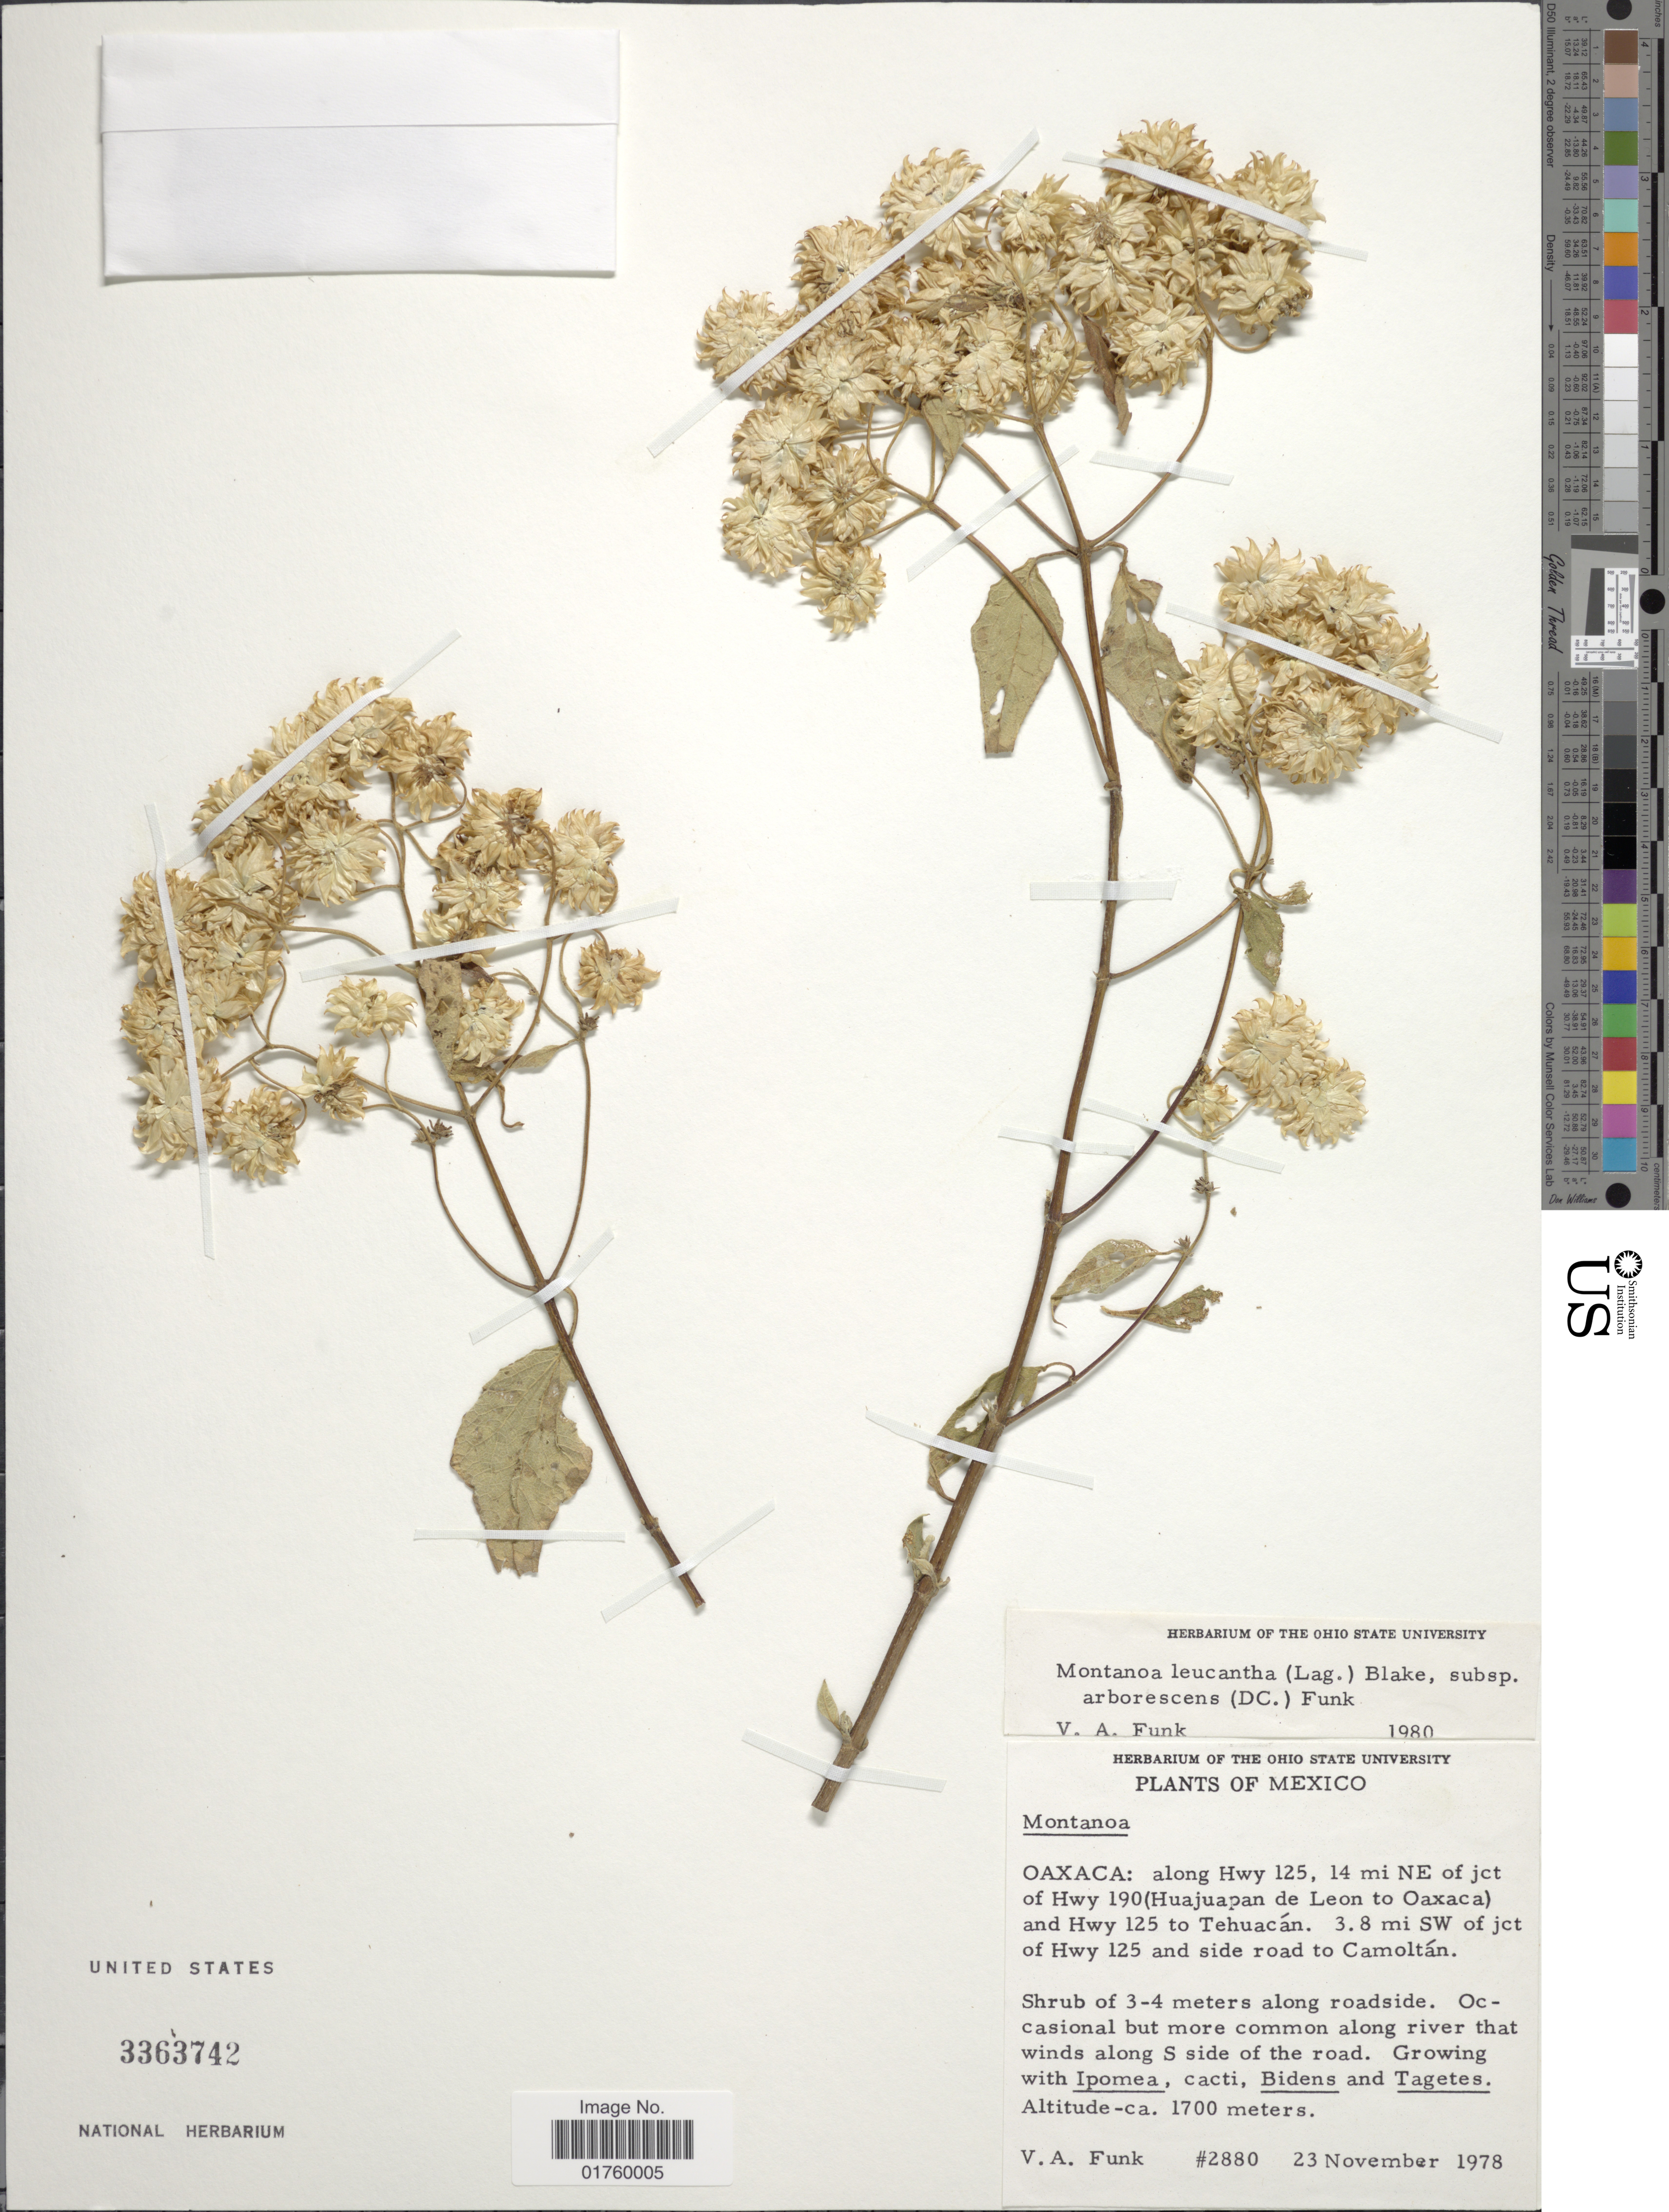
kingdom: Plantae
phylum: Tracheophyta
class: Magnoliopsida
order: Asterales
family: Asteraceae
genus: Montanoa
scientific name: Montanoa leucantha subsp. arborescens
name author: (DC.) V.A. Funk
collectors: V. Funk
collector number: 2880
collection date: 1978-11-23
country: Mexico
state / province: Oaxaca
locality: Along Hwy 125, 14 mi NE of jct of Hwy 190 (Huajuapan de Leon to Oaxaca) and Hwy 125 to Tehuacan, 3.8 mi SW of jct of Hwy 125 and side road to Camoltan, shrub along roadside.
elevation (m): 1700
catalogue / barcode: US 3363742